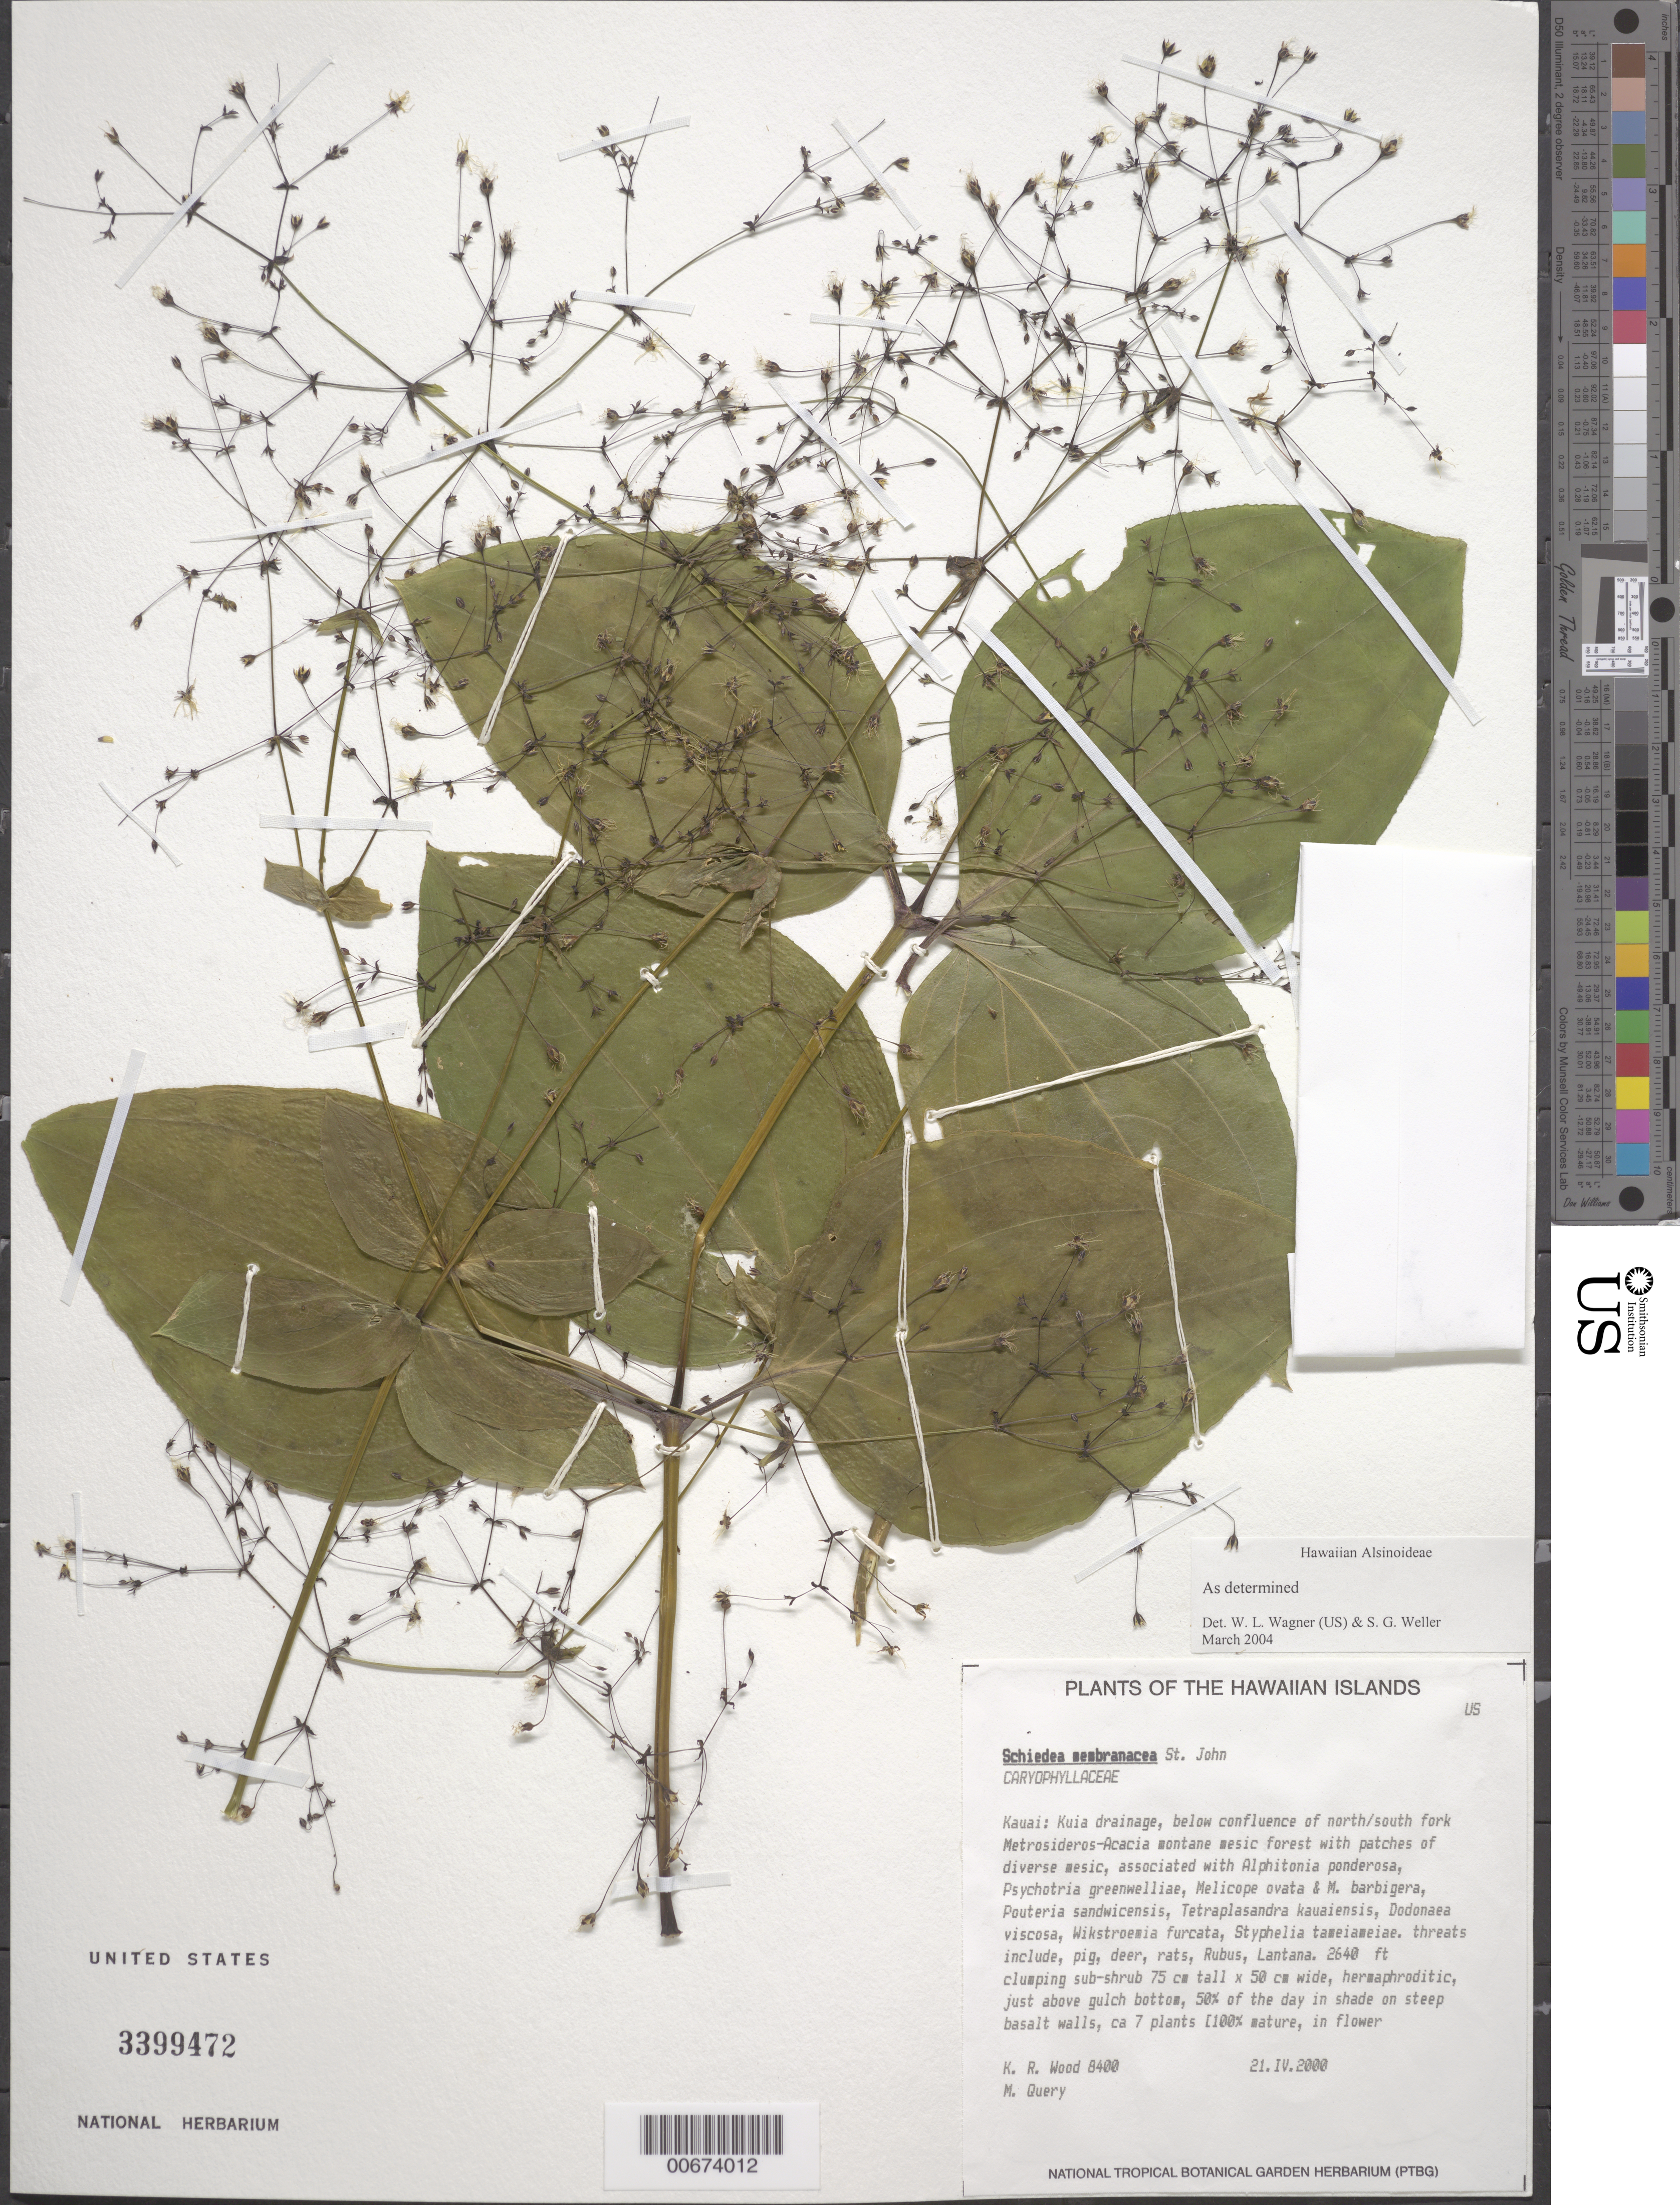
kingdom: Plantae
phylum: Tracheophyta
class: Magnoliopsida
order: Caryophyllales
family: Caryophyllaceae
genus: Schiedea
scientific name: Schiedea membranacea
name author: H. St. John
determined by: Wagner, W. L.; Weller, Stephen G.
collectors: K. R. Wood & M. Query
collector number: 8400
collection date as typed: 21 Apr 2000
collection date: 2000-04-21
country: United States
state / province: Hawaii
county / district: Kauai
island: Kaua'i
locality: Kuia drainage, below confluence of N/S fork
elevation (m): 804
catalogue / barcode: US 3399472